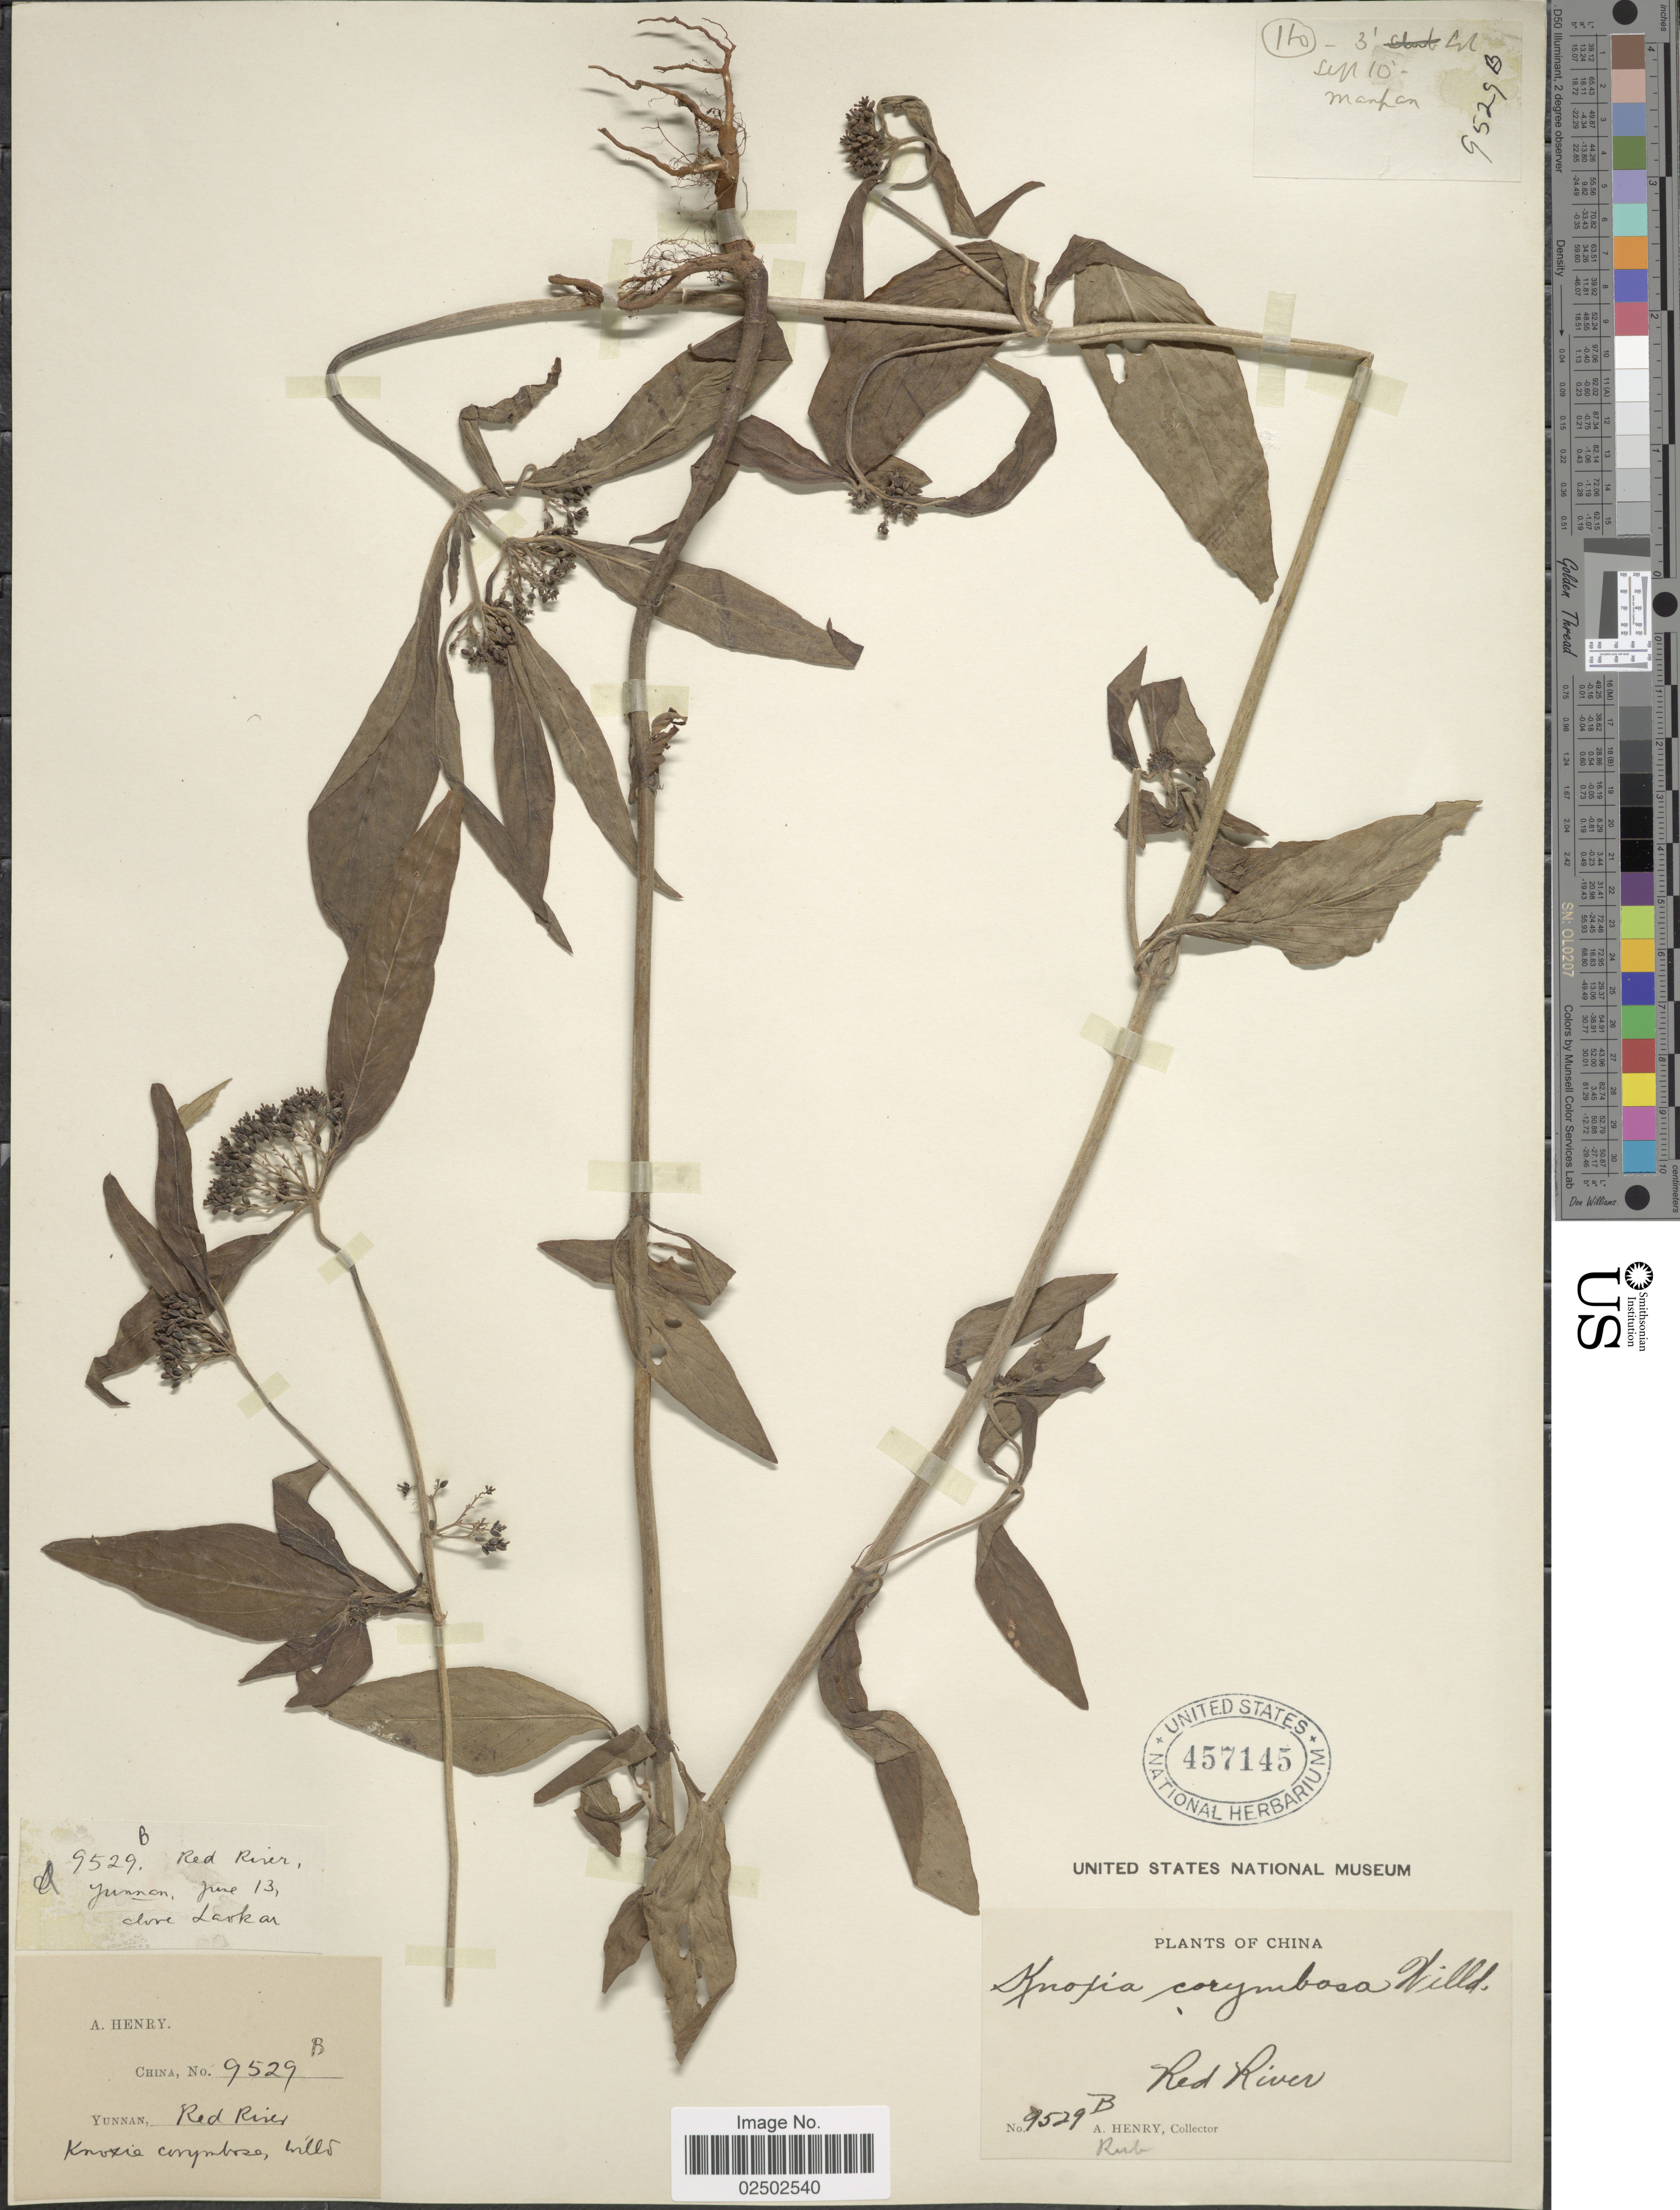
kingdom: Plantae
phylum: Tracheophyta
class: Magnoliopsida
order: Gentianales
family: Rubiaceae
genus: Knoxia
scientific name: Knoxia corymbosa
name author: Willd.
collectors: A. Henry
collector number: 9529 B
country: China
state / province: Yunnan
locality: Red River above Laokai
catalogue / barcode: US 457145